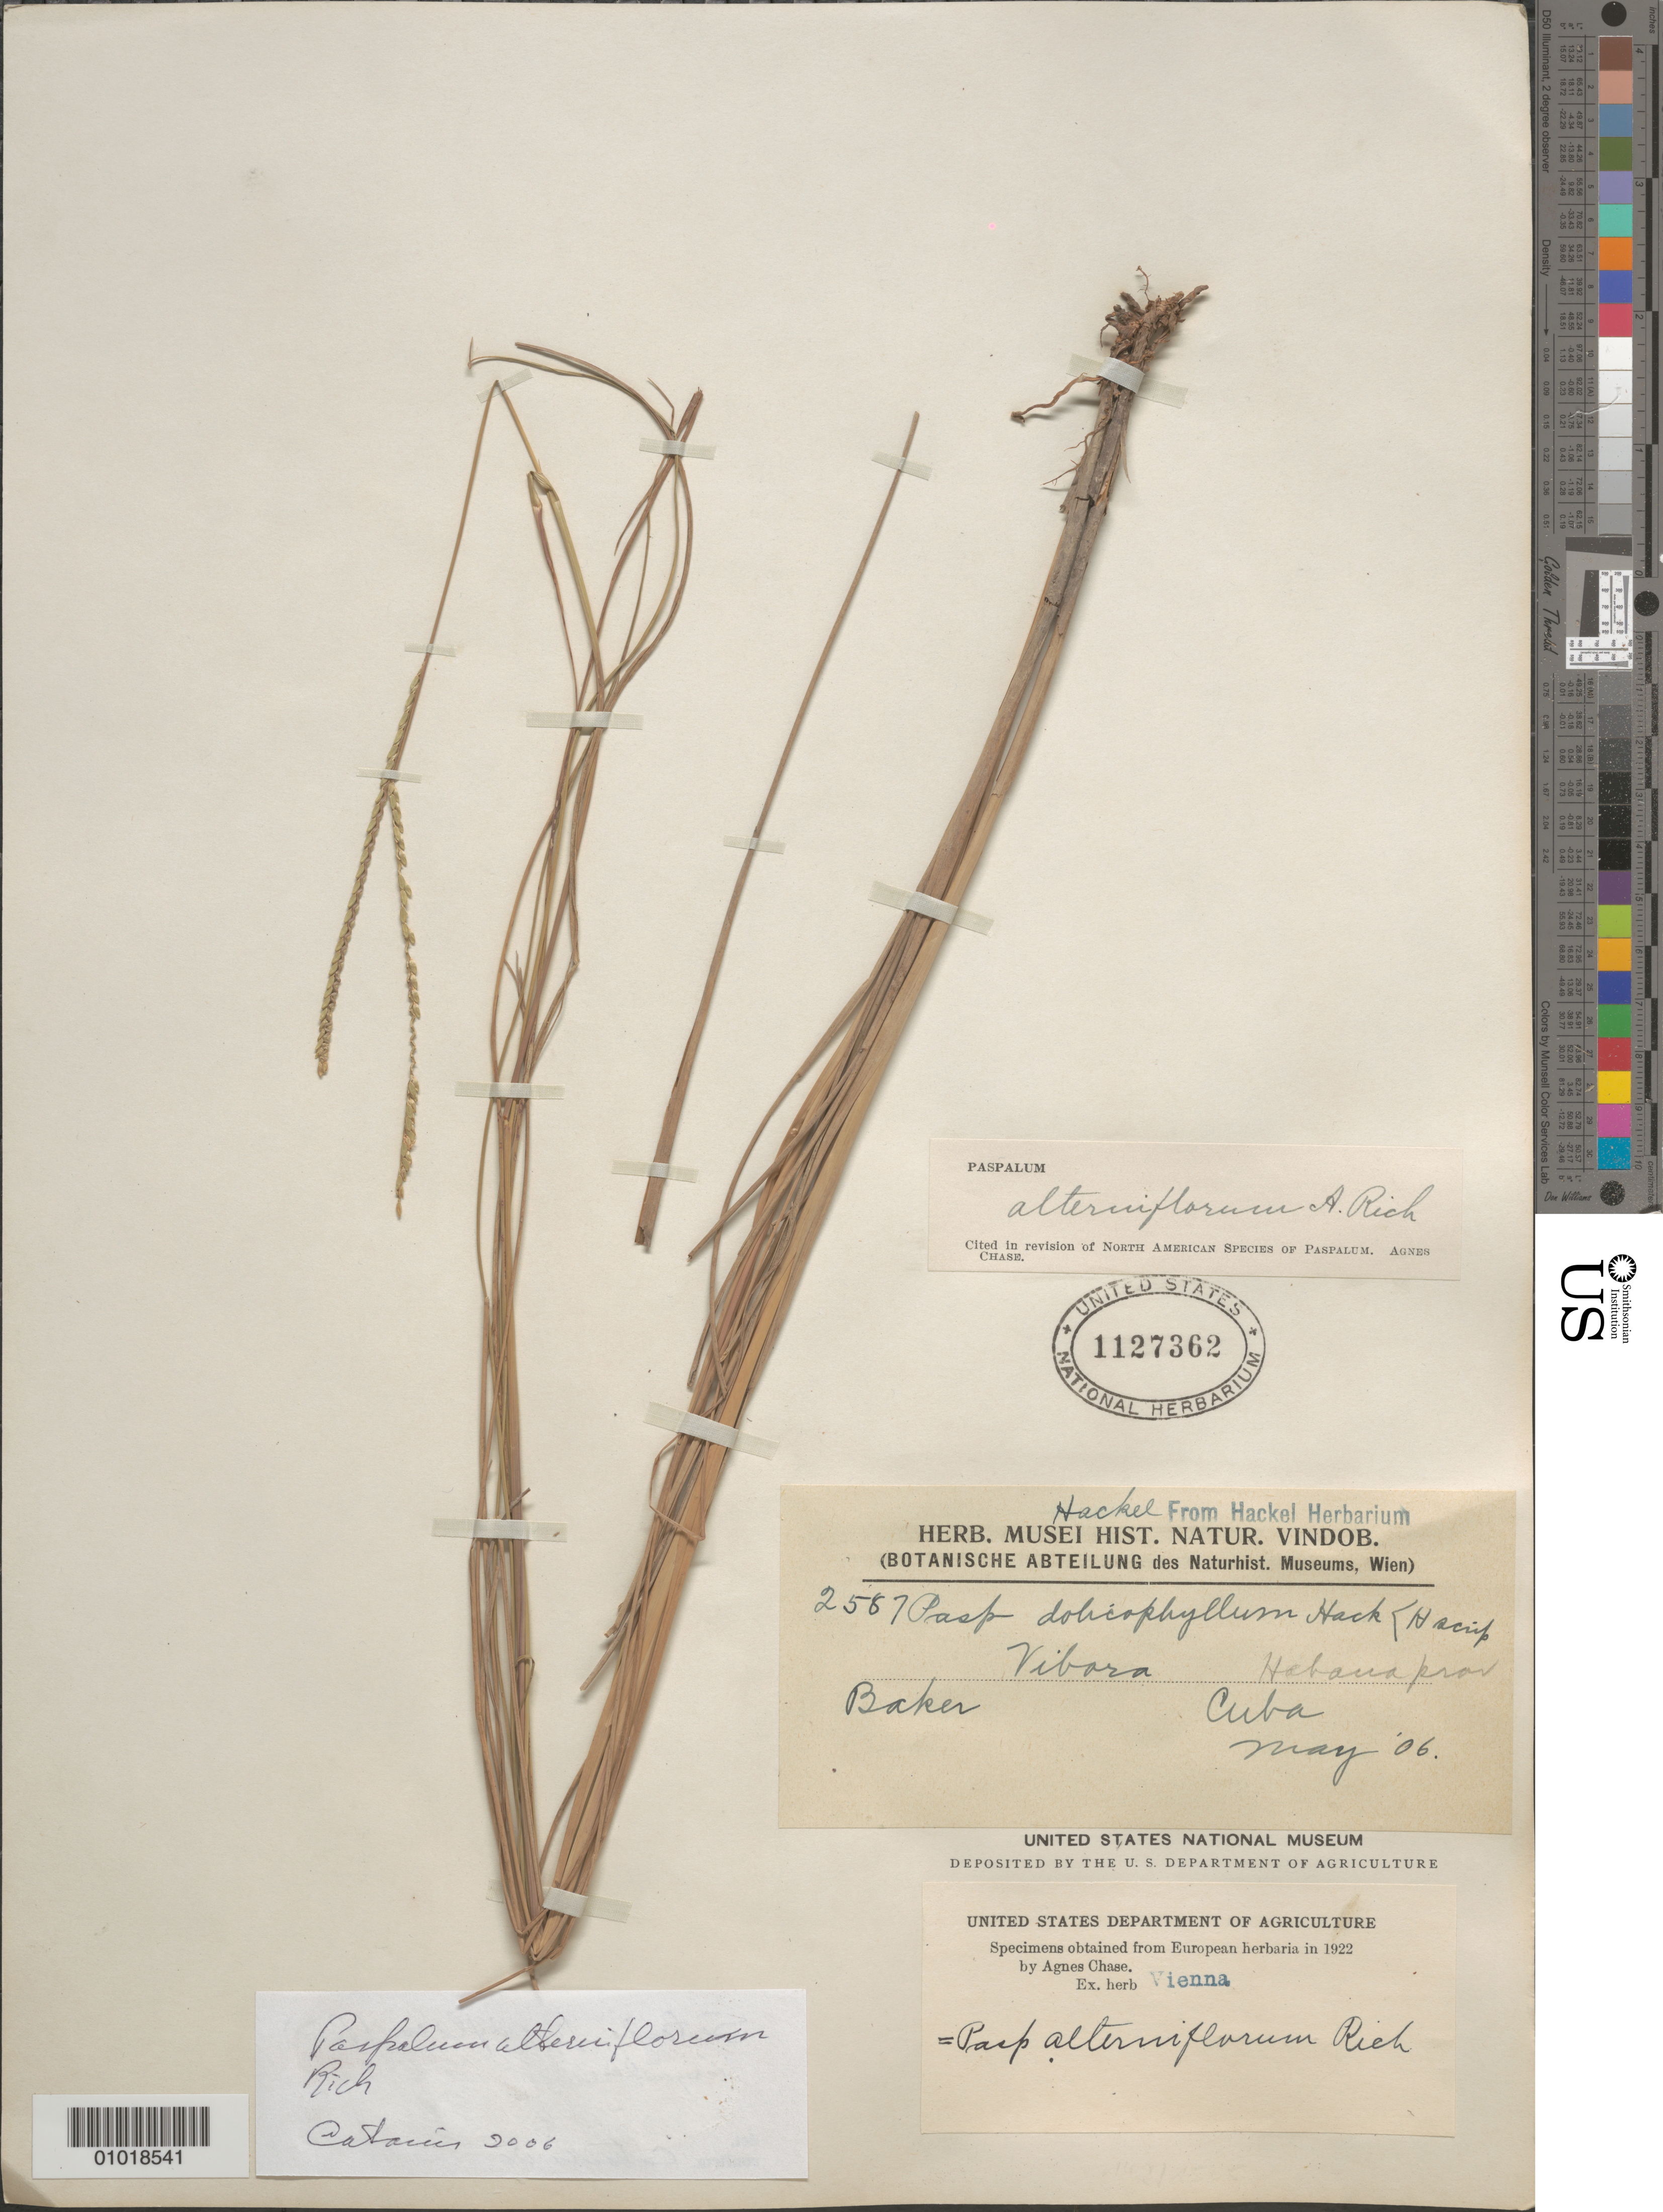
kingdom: Plantae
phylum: Tracheophyta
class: Liliopsida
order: Poales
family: Poaceae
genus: Paspalum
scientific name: Paspalum alterniflorum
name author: A. Rich.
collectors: C. F. Baker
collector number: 2587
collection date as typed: May 1906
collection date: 1906-05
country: Cuba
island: Cuba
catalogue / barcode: US 1127362